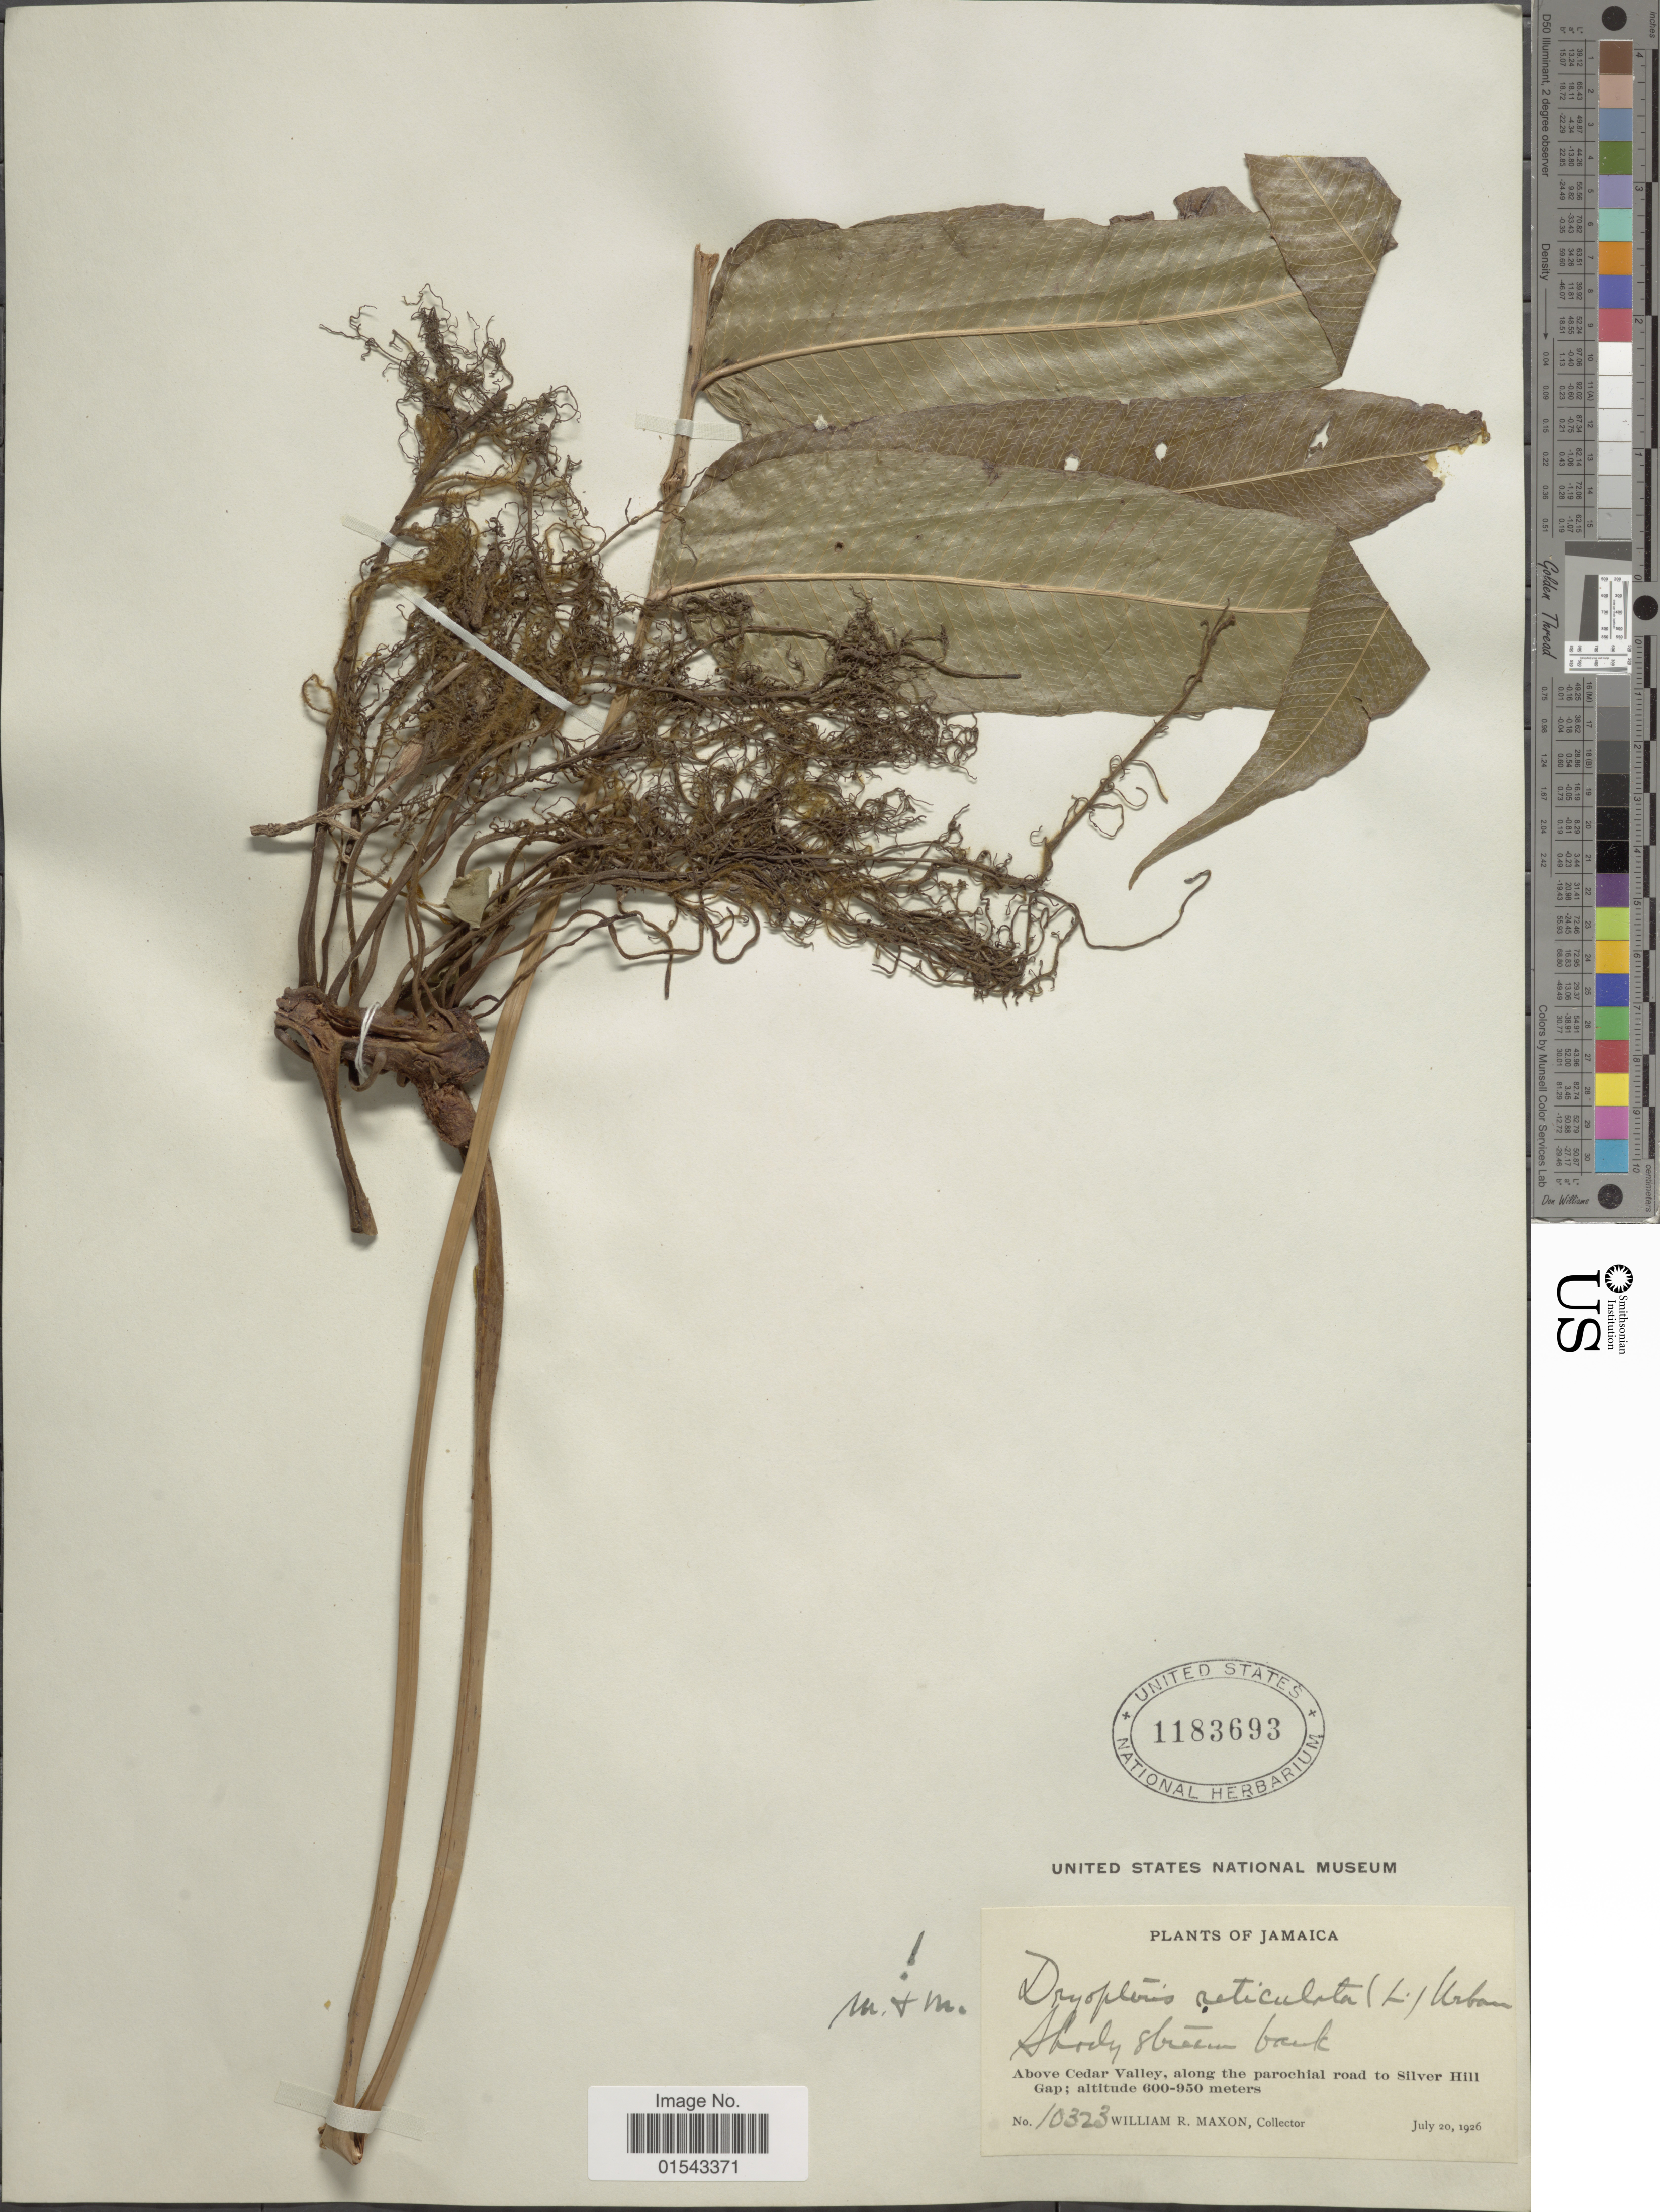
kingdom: Plantae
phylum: Tracheophyta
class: Polypodiopsida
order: Polypodiales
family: Thelypteridaceae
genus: Meniscium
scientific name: Meniscium reticulatum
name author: (L.) Sw.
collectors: W. R. Maxon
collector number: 10323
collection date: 1926-07-20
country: Jamaica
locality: Above Cedar Valley, along the parochial road to Silver Hill Gap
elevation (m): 600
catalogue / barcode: US 1183693